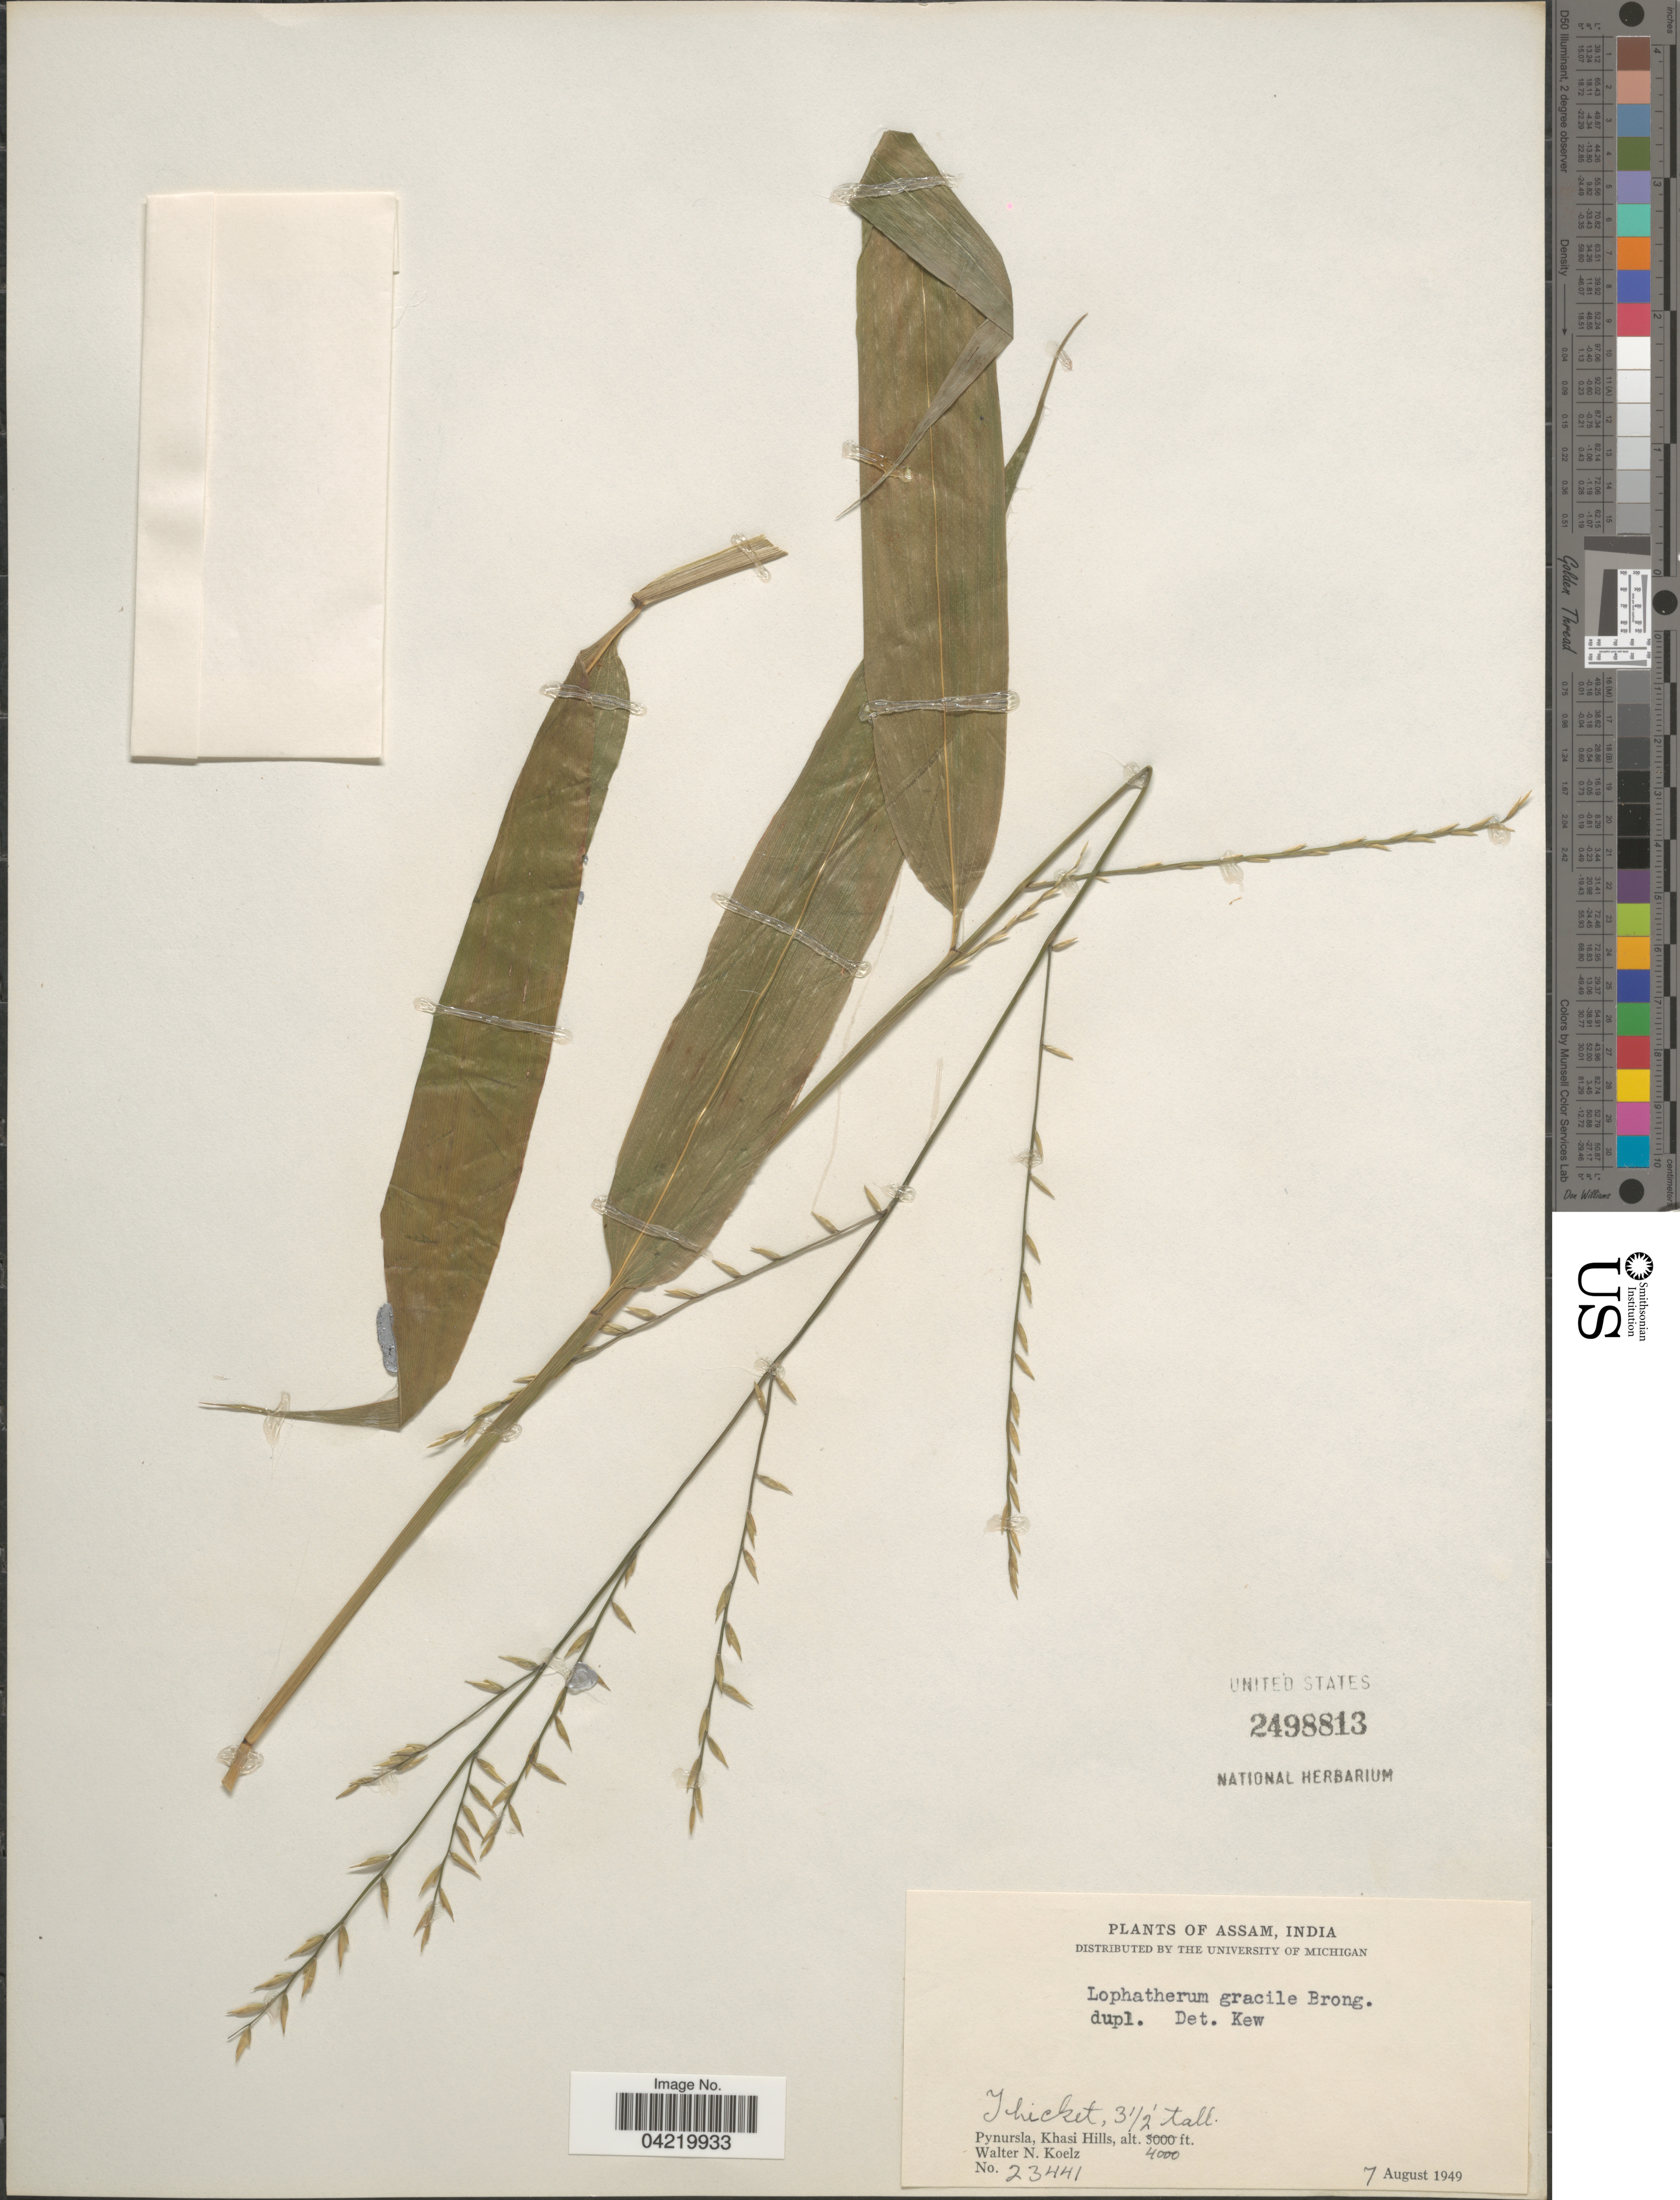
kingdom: Plantae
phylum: Tracheophyta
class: Liliopsida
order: Poales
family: Poaceae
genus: Lophatherum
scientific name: Lophatherum gracile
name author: Brongn.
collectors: W. N. Koelz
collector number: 23441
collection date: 1949-08-07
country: India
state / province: Meghalaya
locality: Pynursla, Khasi Hills.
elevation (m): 1219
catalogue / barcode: US 2498813